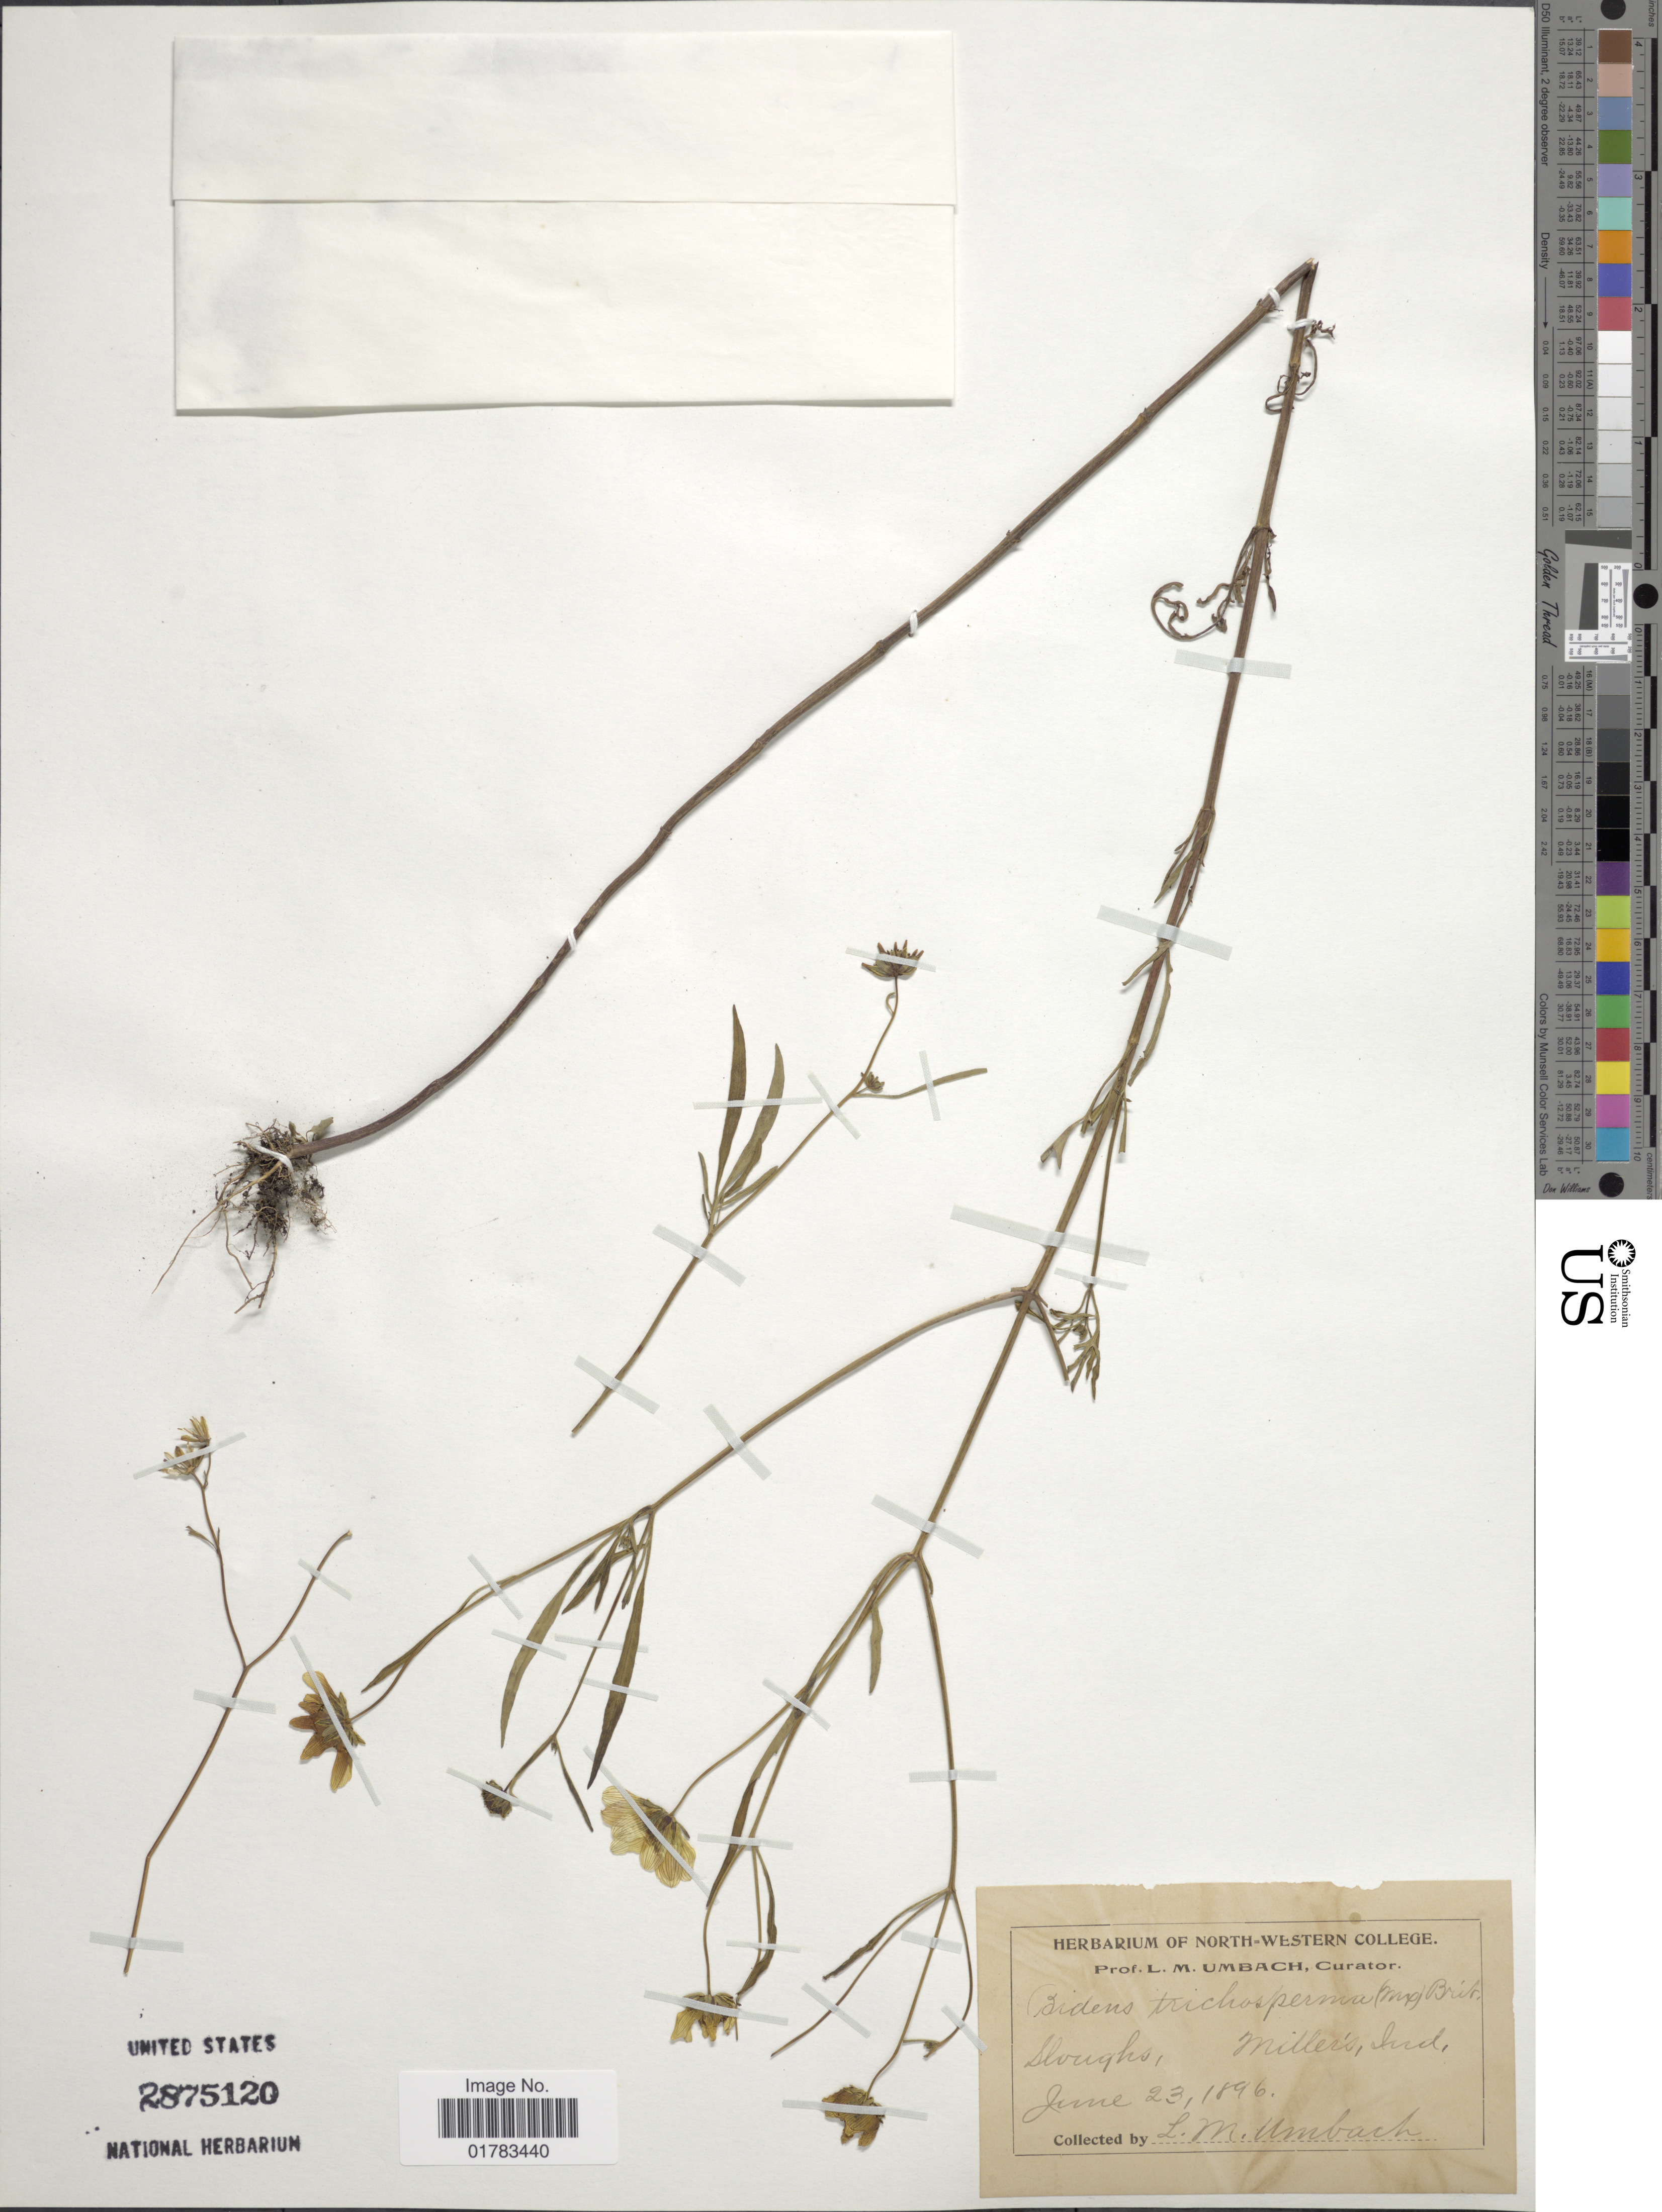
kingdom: Plantae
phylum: Tracheophyta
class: Magnoliopsida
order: Asterales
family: Asteraceae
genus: Coreopsis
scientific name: Coreopsis trichosperma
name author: Michx.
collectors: L. M. Umbach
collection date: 1896-06-23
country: United States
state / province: Indiana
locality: Sloughs, Miller's, Ind.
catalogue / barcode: US 2875120